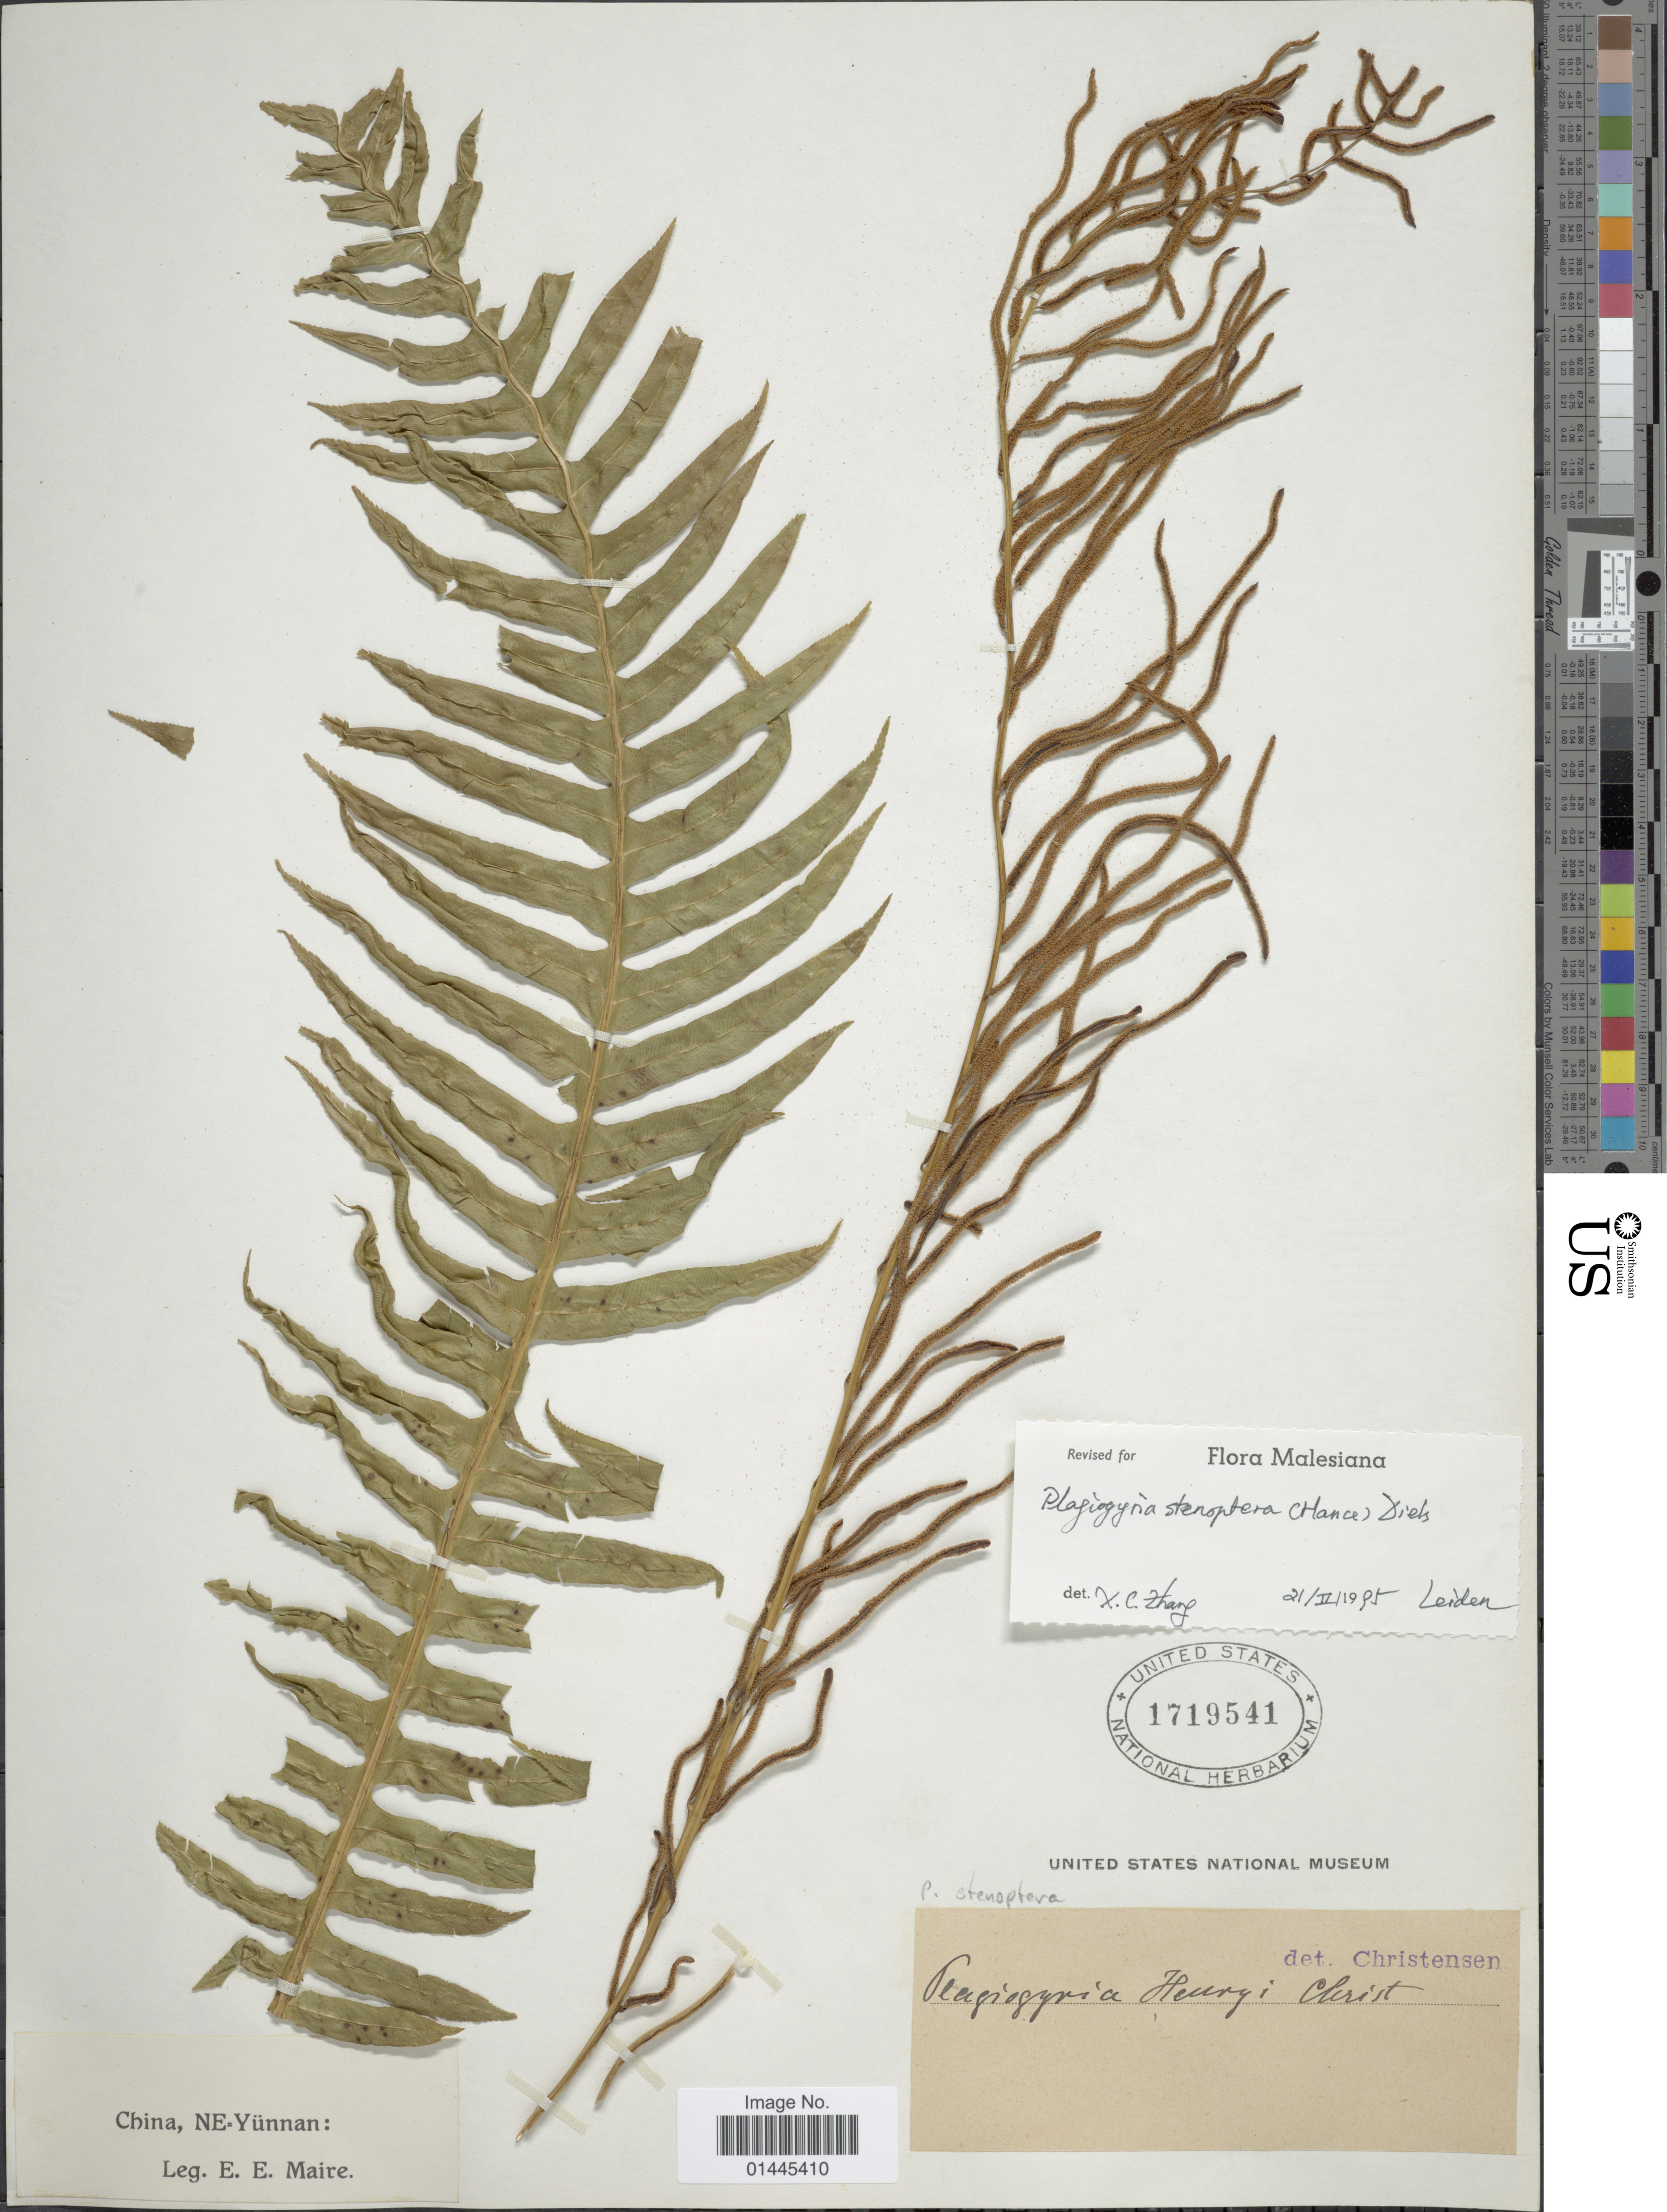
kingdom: Plantae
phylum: Tracheophyta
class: Polypodiopsida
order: Cyatheales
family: Plagiogyriaceae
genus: Plagiogyria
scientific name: Plagiogyria stenoptera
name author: (Hance) Diels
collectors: E. E. Maire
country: China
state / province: Yunnan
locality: NE-Yunnan.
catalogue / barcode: US 1719541